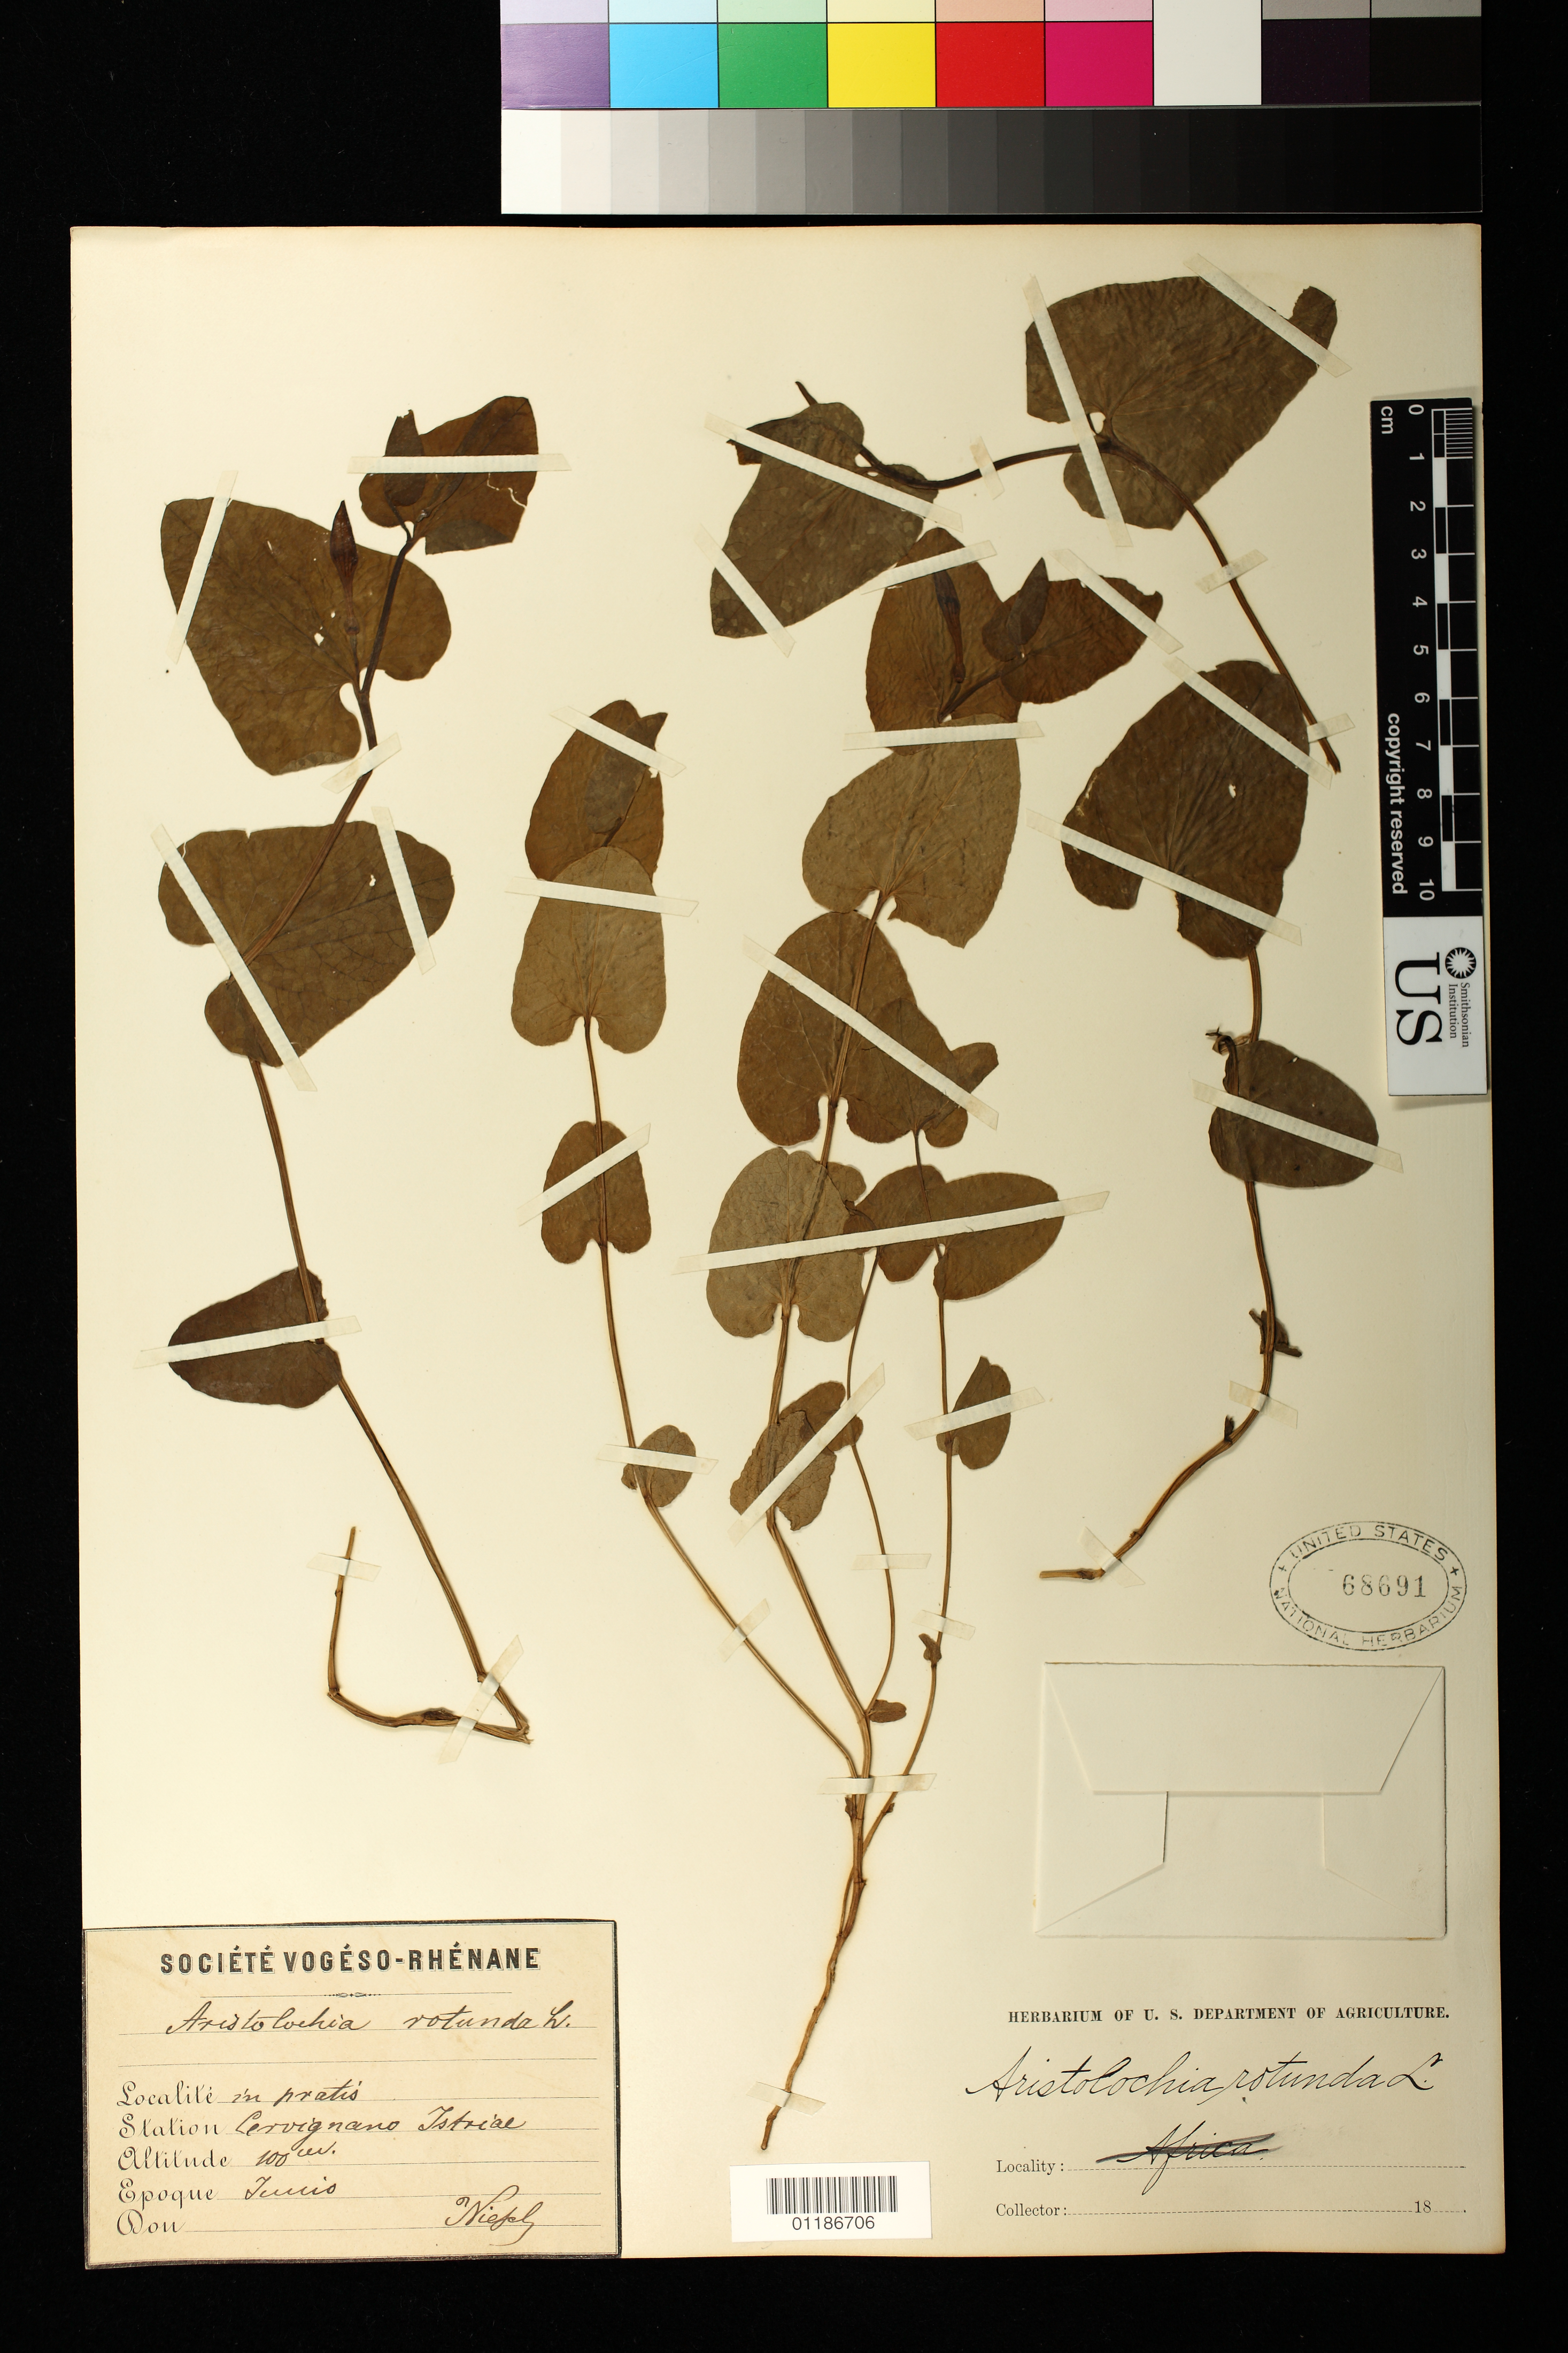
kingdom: Plantae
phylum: Tracheophyta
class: Magnoliopsida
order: Piperales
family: Aristolochiaceae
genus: Aristolochia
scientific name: Aristolochia rotunda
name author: L.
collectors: Neifal, --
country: Italy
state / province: Friuli-Venezia Giulia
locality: Cervignano, Istriae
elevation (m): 100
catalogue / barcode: US 68691